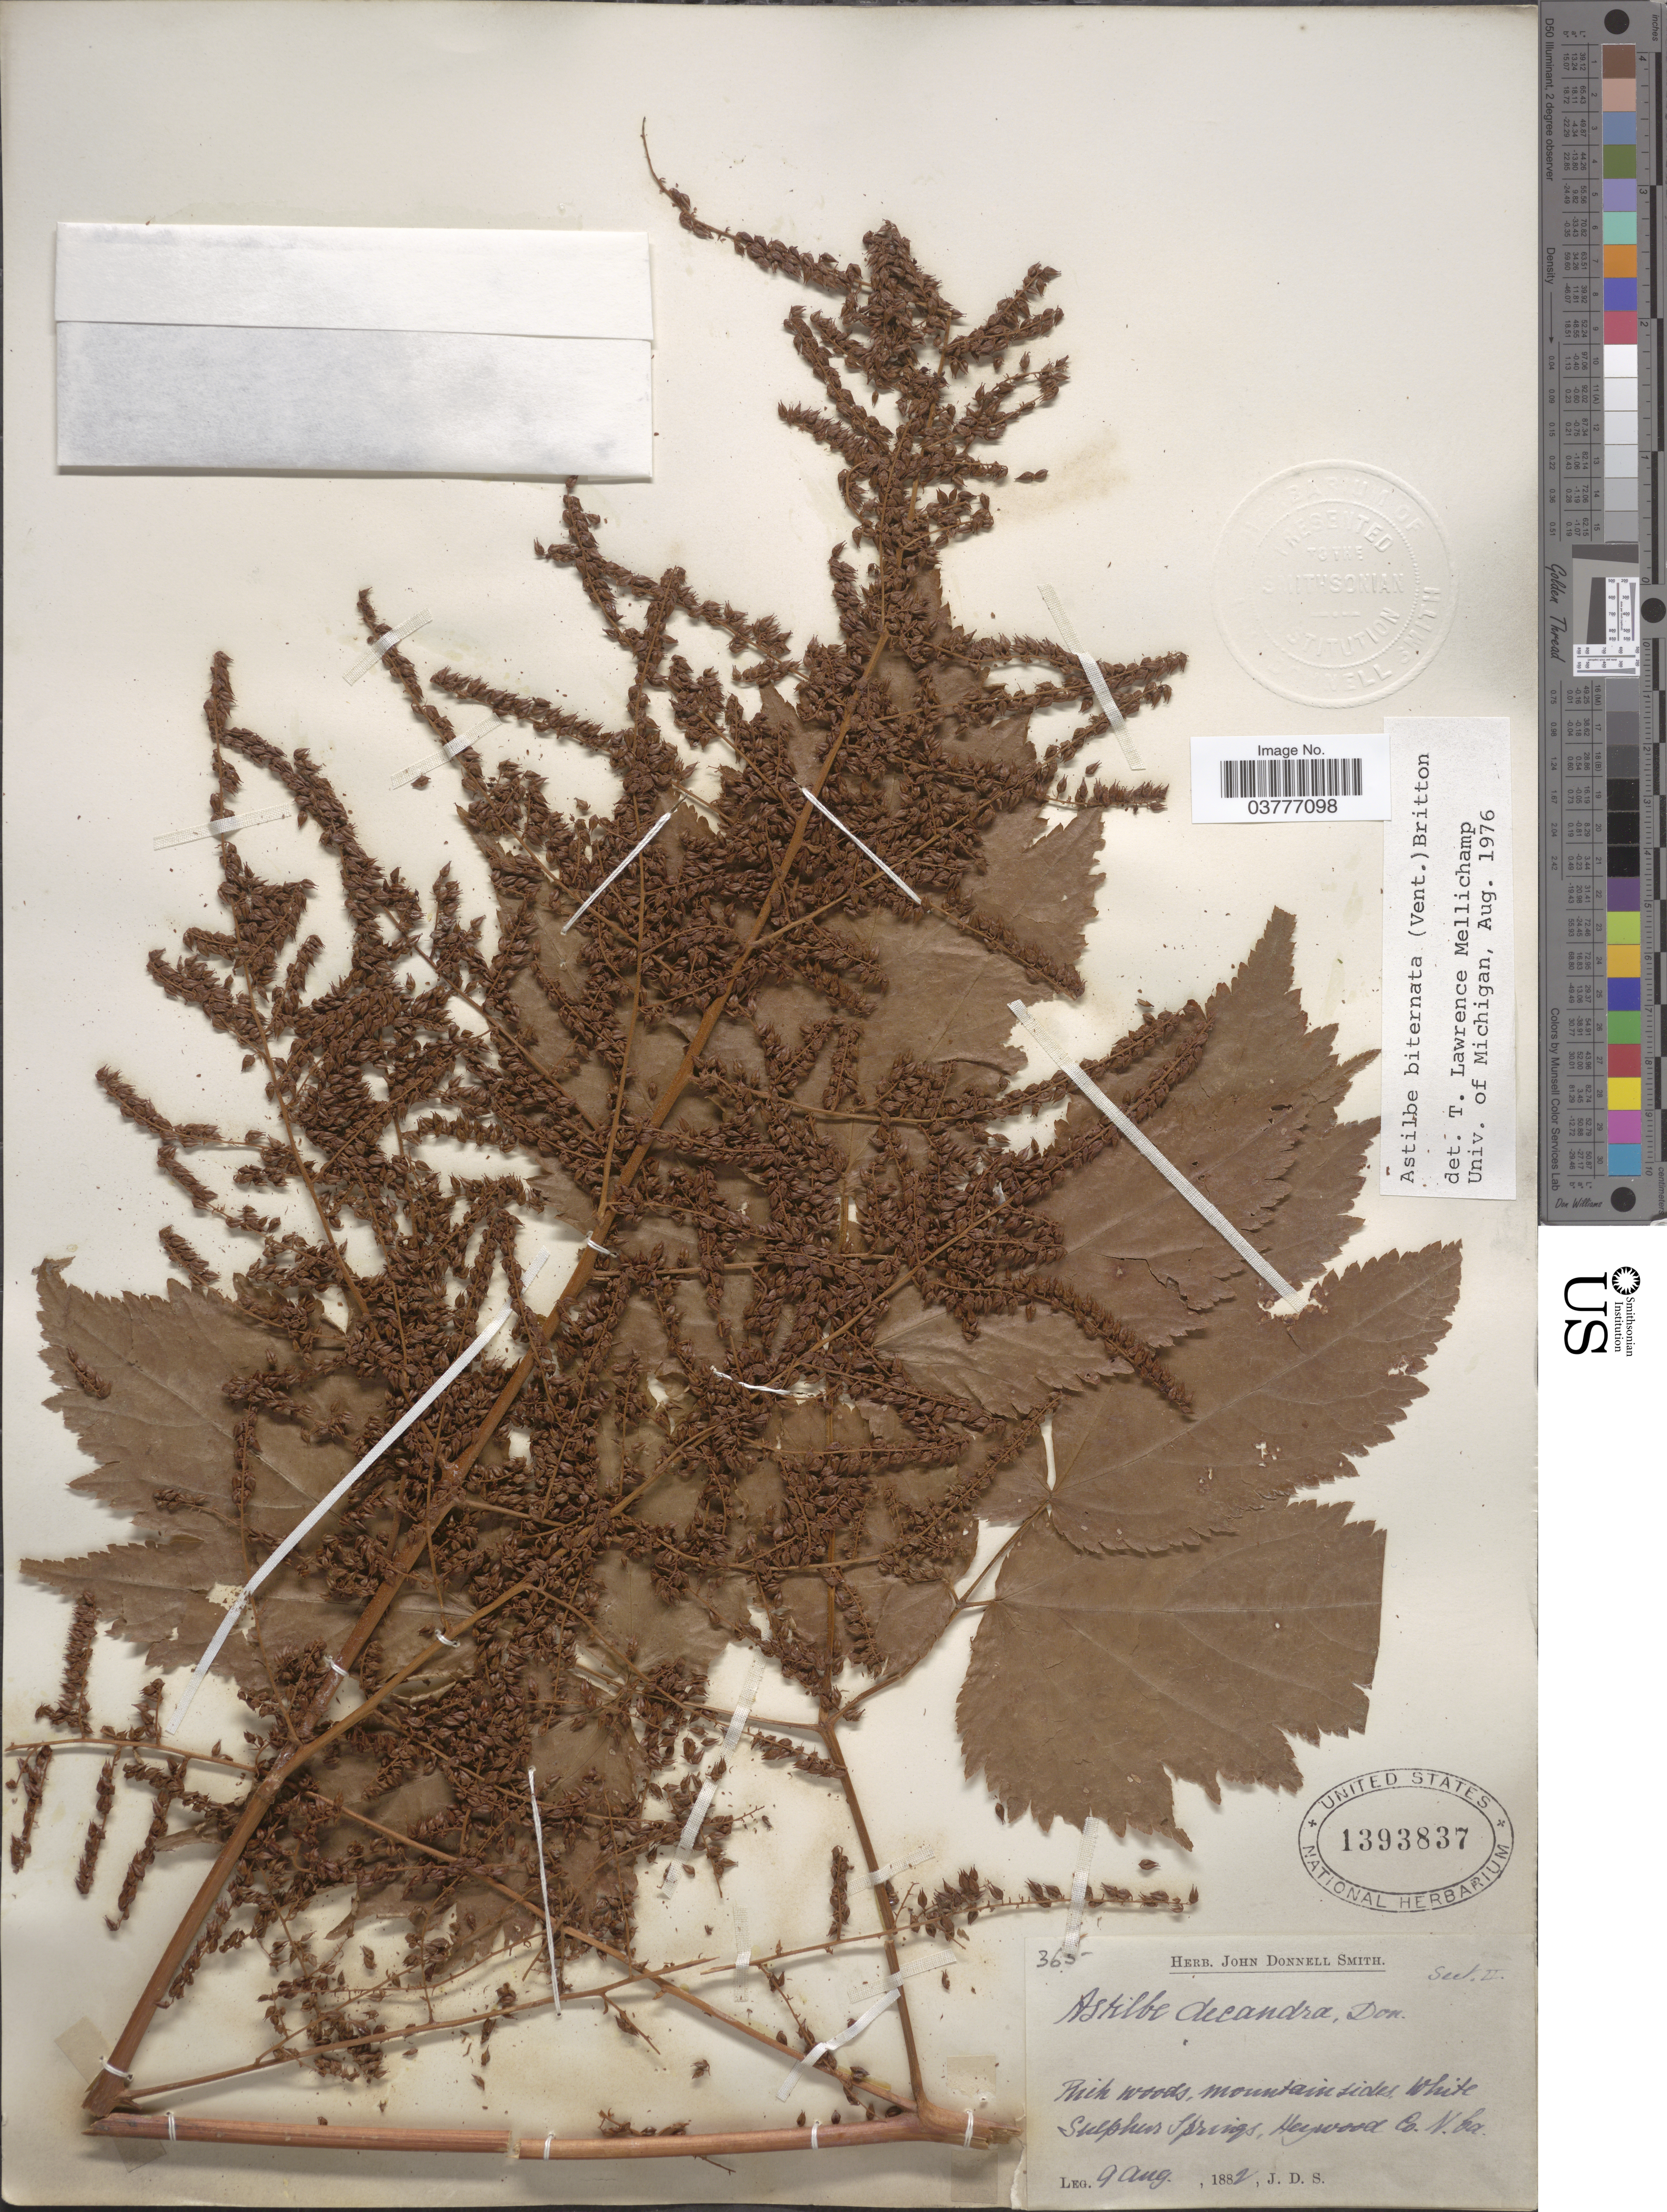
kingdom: Plantae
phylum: Tracheophyta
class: Magnoliopsida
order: Saxifragales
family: Saxifragaceae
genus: Astilbe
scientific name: Astilbe biternata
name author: (Vent.) Britton ex Kearney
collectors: J. Donnell Smith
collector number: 365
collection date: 1882-08-09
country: United States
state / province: North Carolina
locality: Rich woods, mountain sides. White Sulphur Springs, Heywood Co.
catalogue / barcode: US 1393837